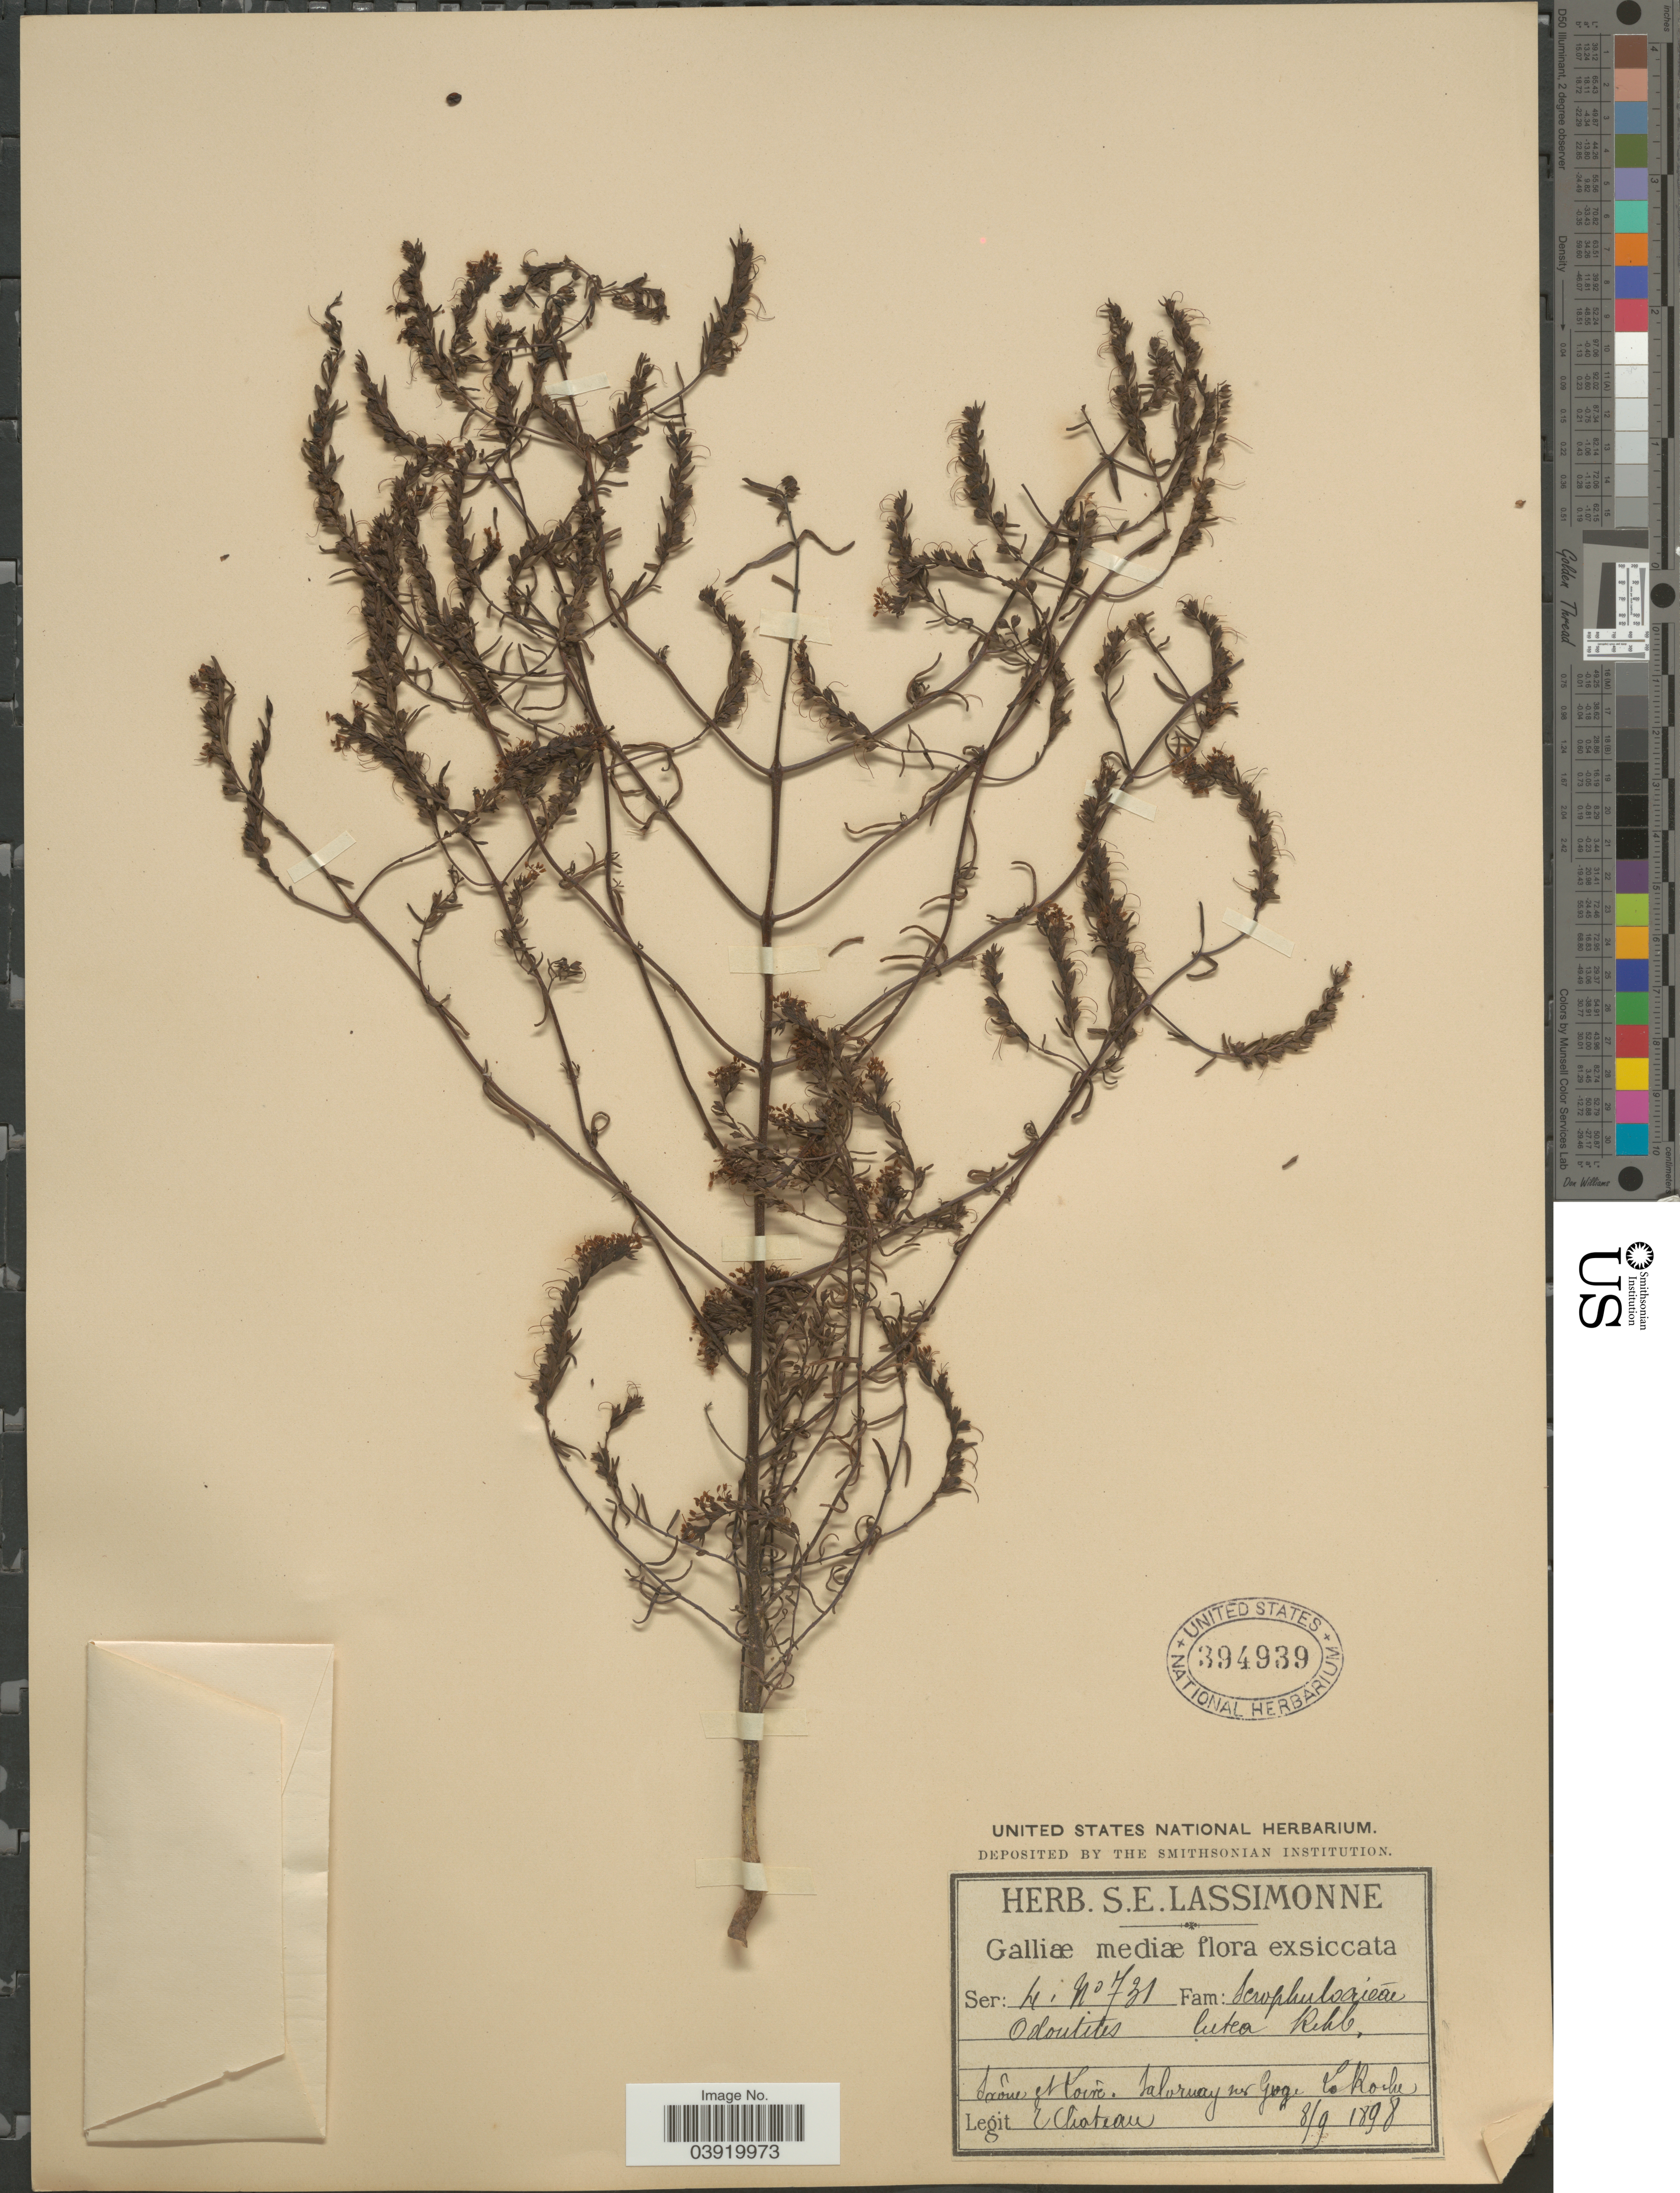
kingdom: Plantae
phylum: Tracheophyta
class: Magnoliopsida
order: Lamiales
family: Orobanchaceae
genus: Odontites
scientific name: Odontites luteus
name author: (L.) Clairv.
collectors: E. Chateau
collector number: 731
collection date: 1898-09-08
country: France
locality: Galliæ mediæ. Savue et Loire. Salornay sur Guye. La Roche.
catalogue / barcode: US 394939